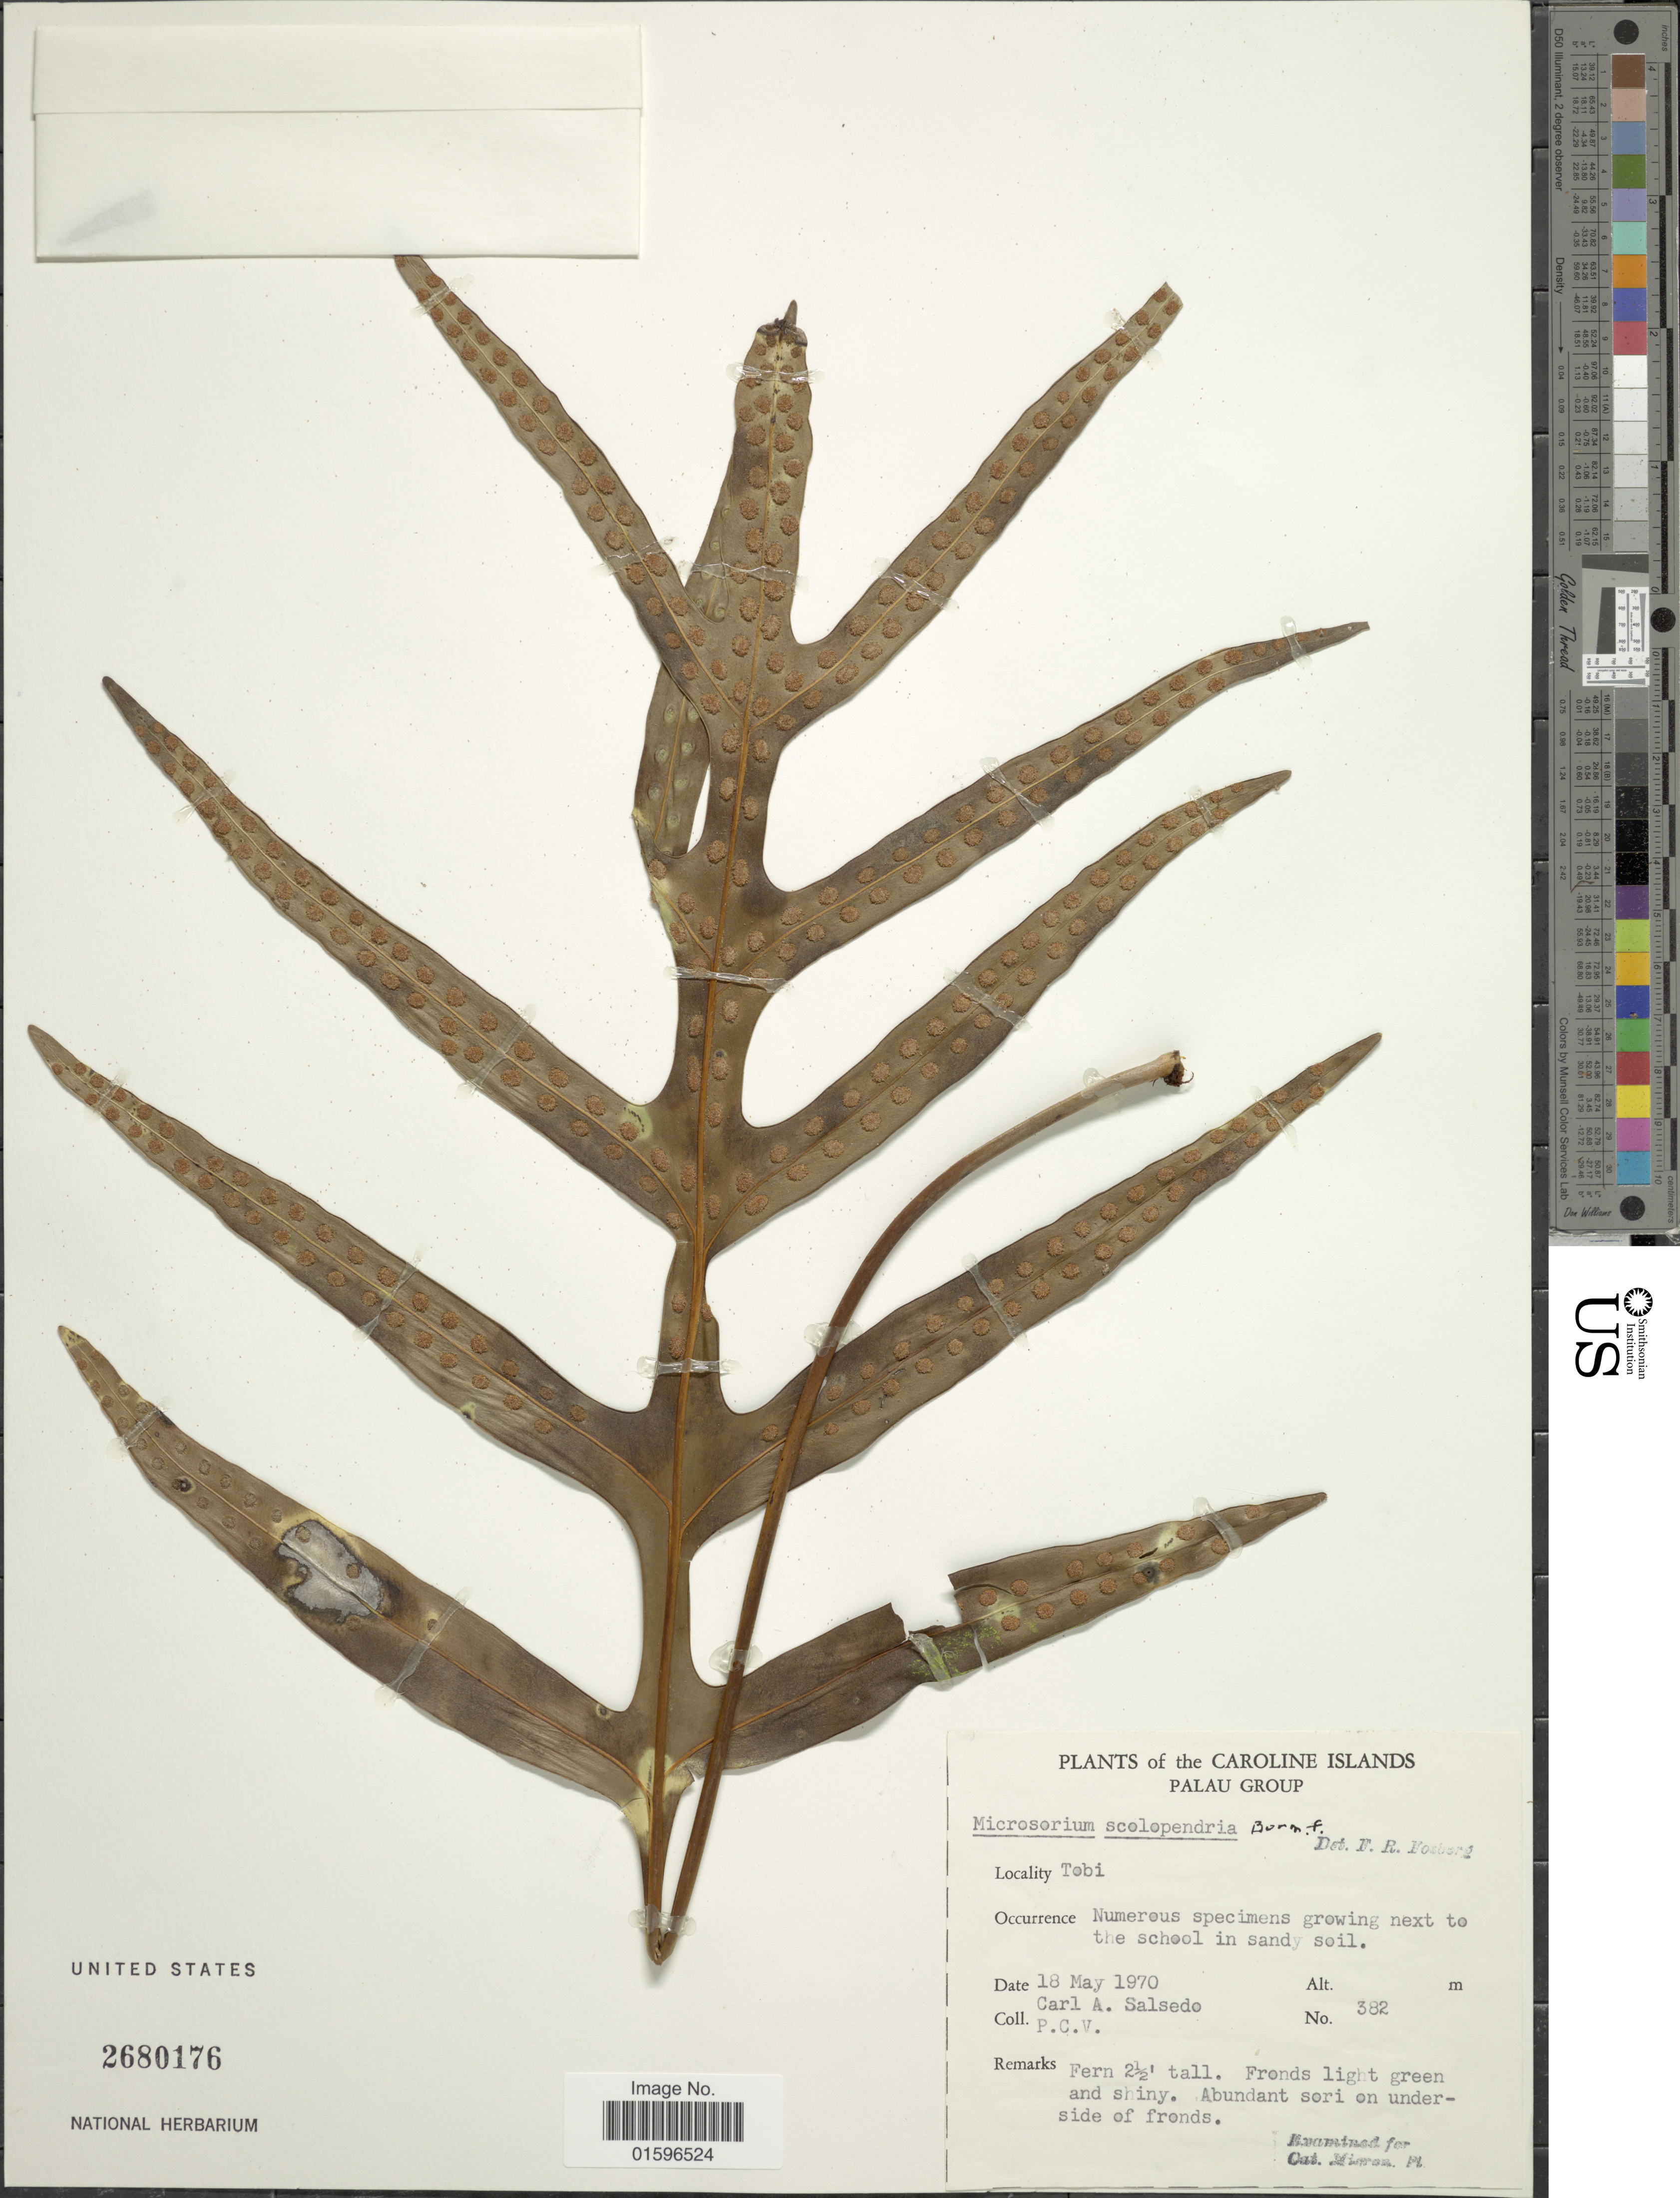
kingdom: Plantae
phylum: Tracheophyta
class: Polypodiopsida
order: Polypodiales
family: Polypodiaceae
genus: Polypodium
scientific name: Polypodium scolopendria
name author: Burm. f.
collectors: C.A. Salsedo & P. C. V.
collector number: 382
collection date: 1970-05-18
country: Palau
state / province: Belau Outliers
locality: Carolines Islands, Palau Group, Tobi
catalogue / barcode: US 2680176